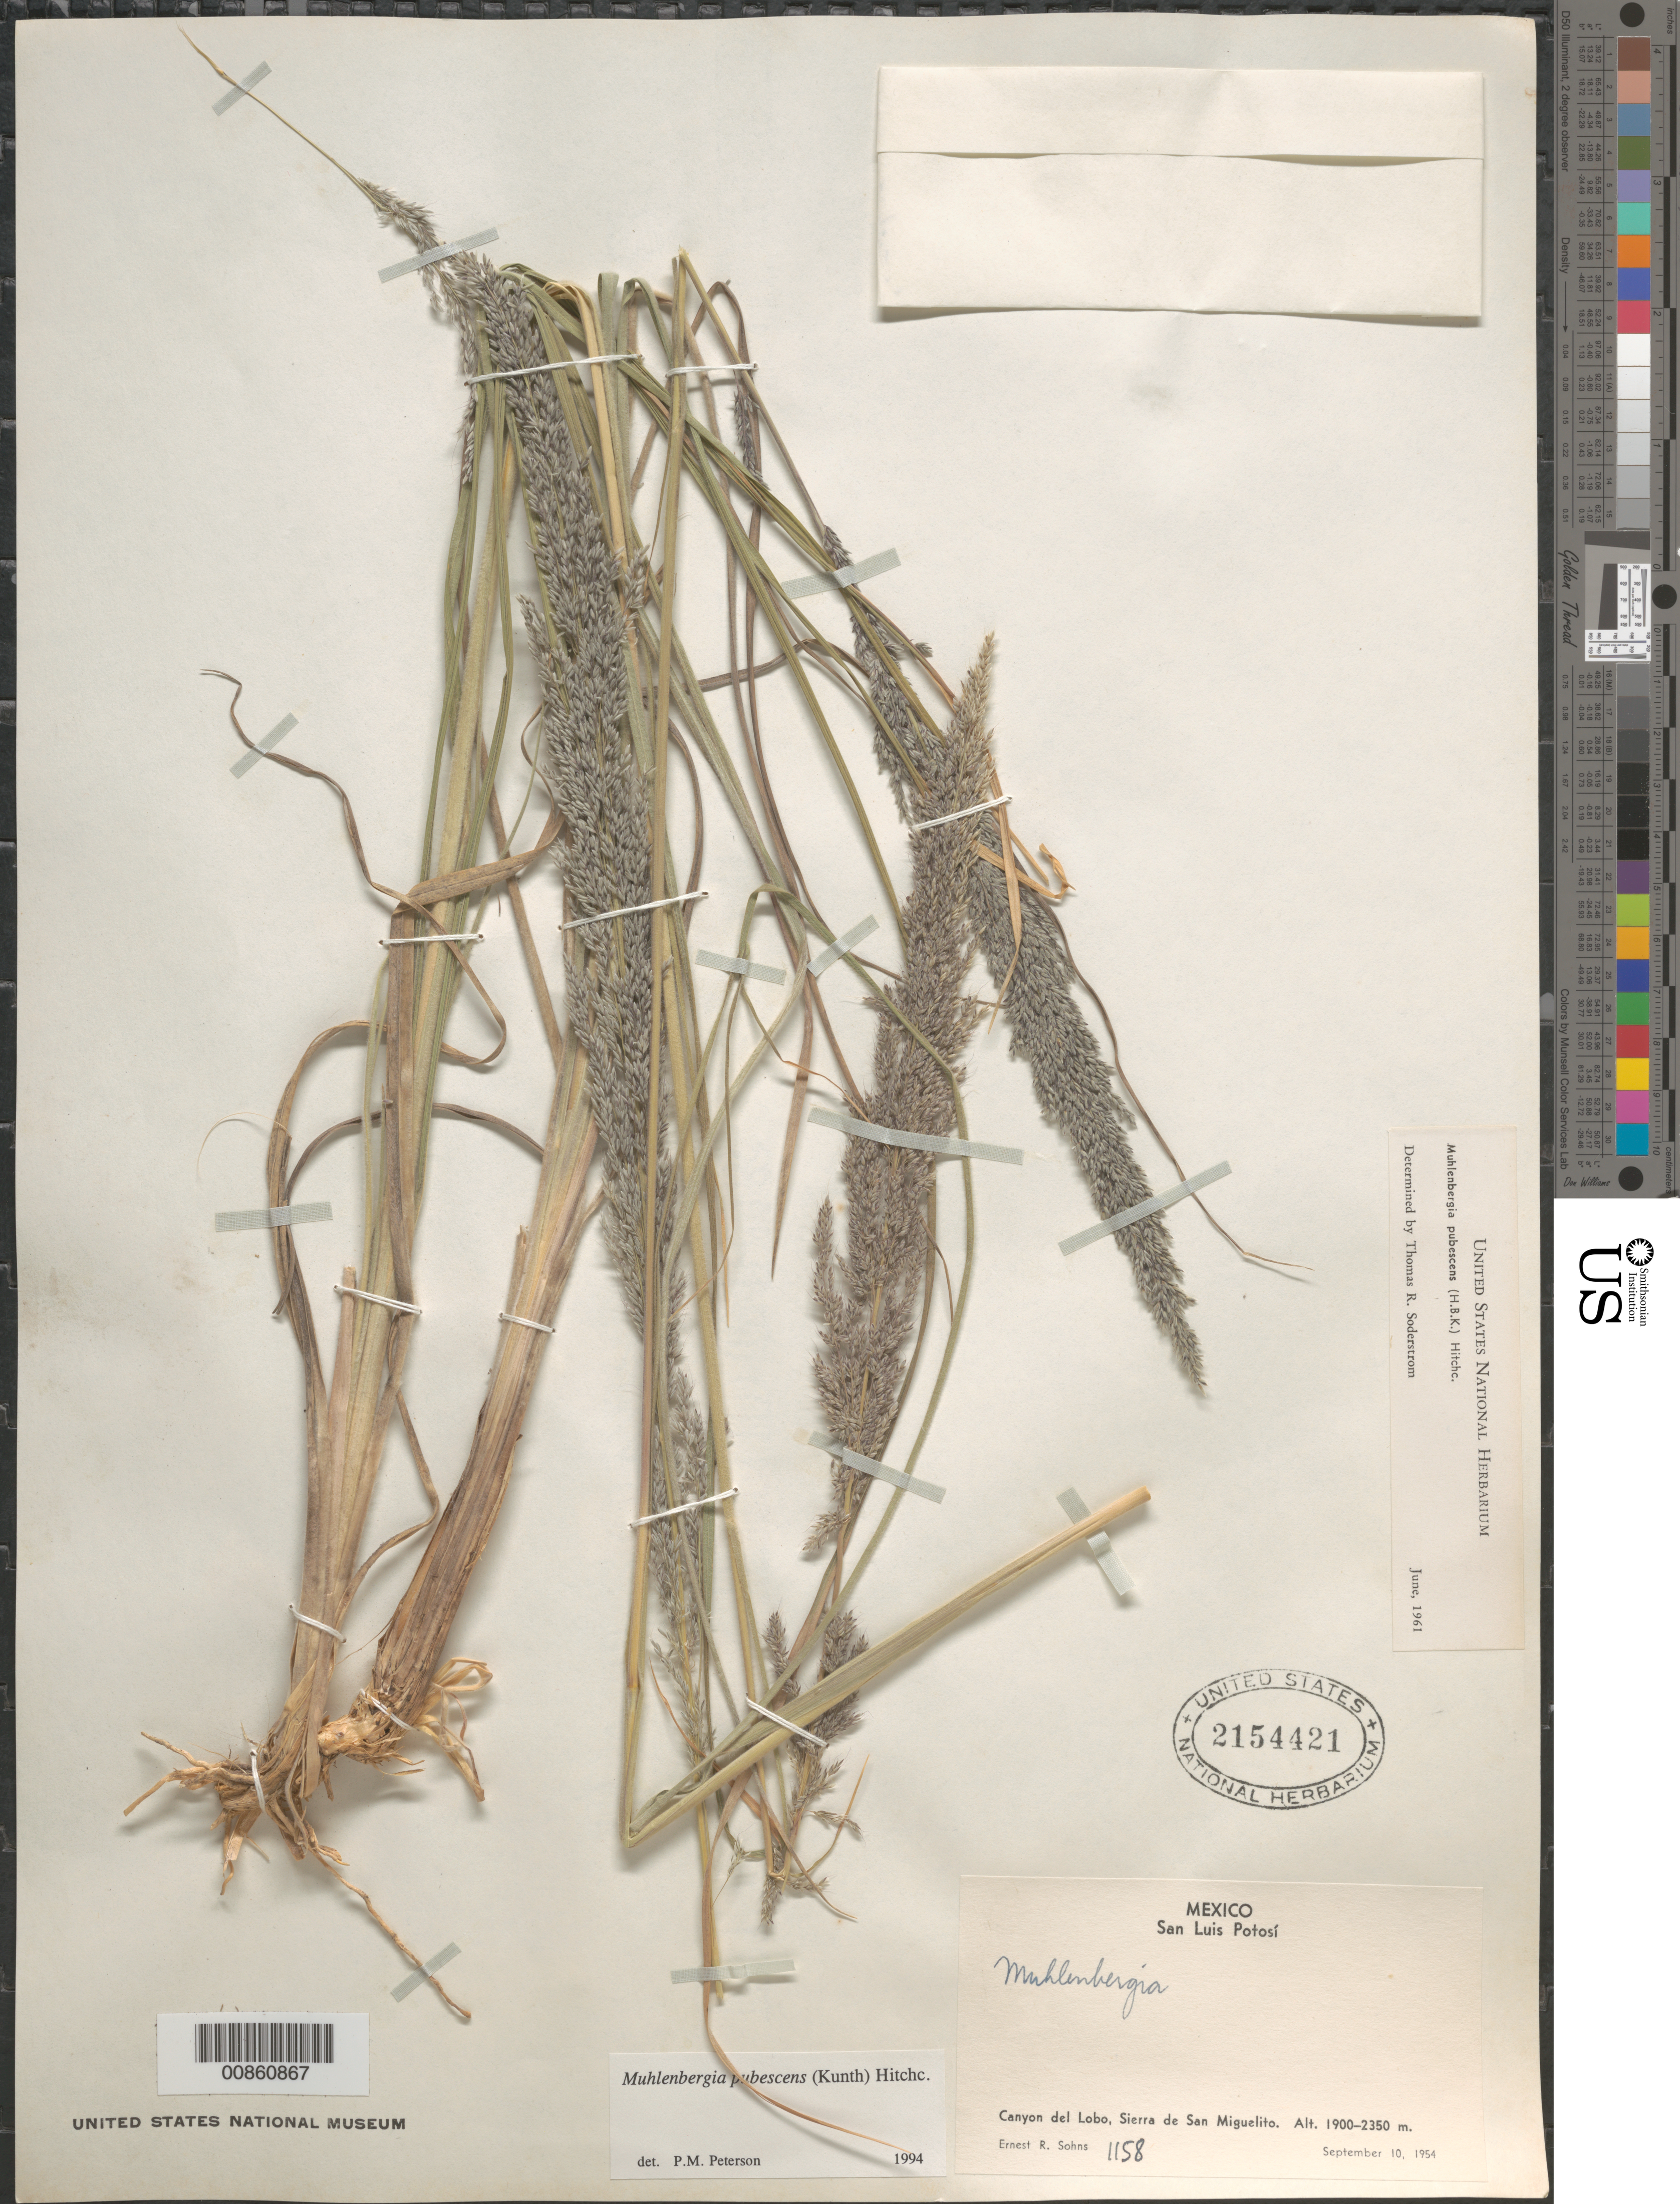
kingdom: Plantae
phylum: Tracheophyta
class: Liliopsida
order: Poales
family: Poaceae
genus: Muhlenbergia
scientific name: Muhlenbergia pubescens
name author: (Kunth) Hitchc.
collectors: E. R. Sohns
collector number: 1158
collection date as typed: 10 Sep 1954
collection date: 1954-09-10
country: Mexico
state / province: San Luis Potosí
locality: Canyon del Lobo, Sierra San Miguelito, S.L.P.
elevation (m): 2350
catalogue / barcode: US 2154421